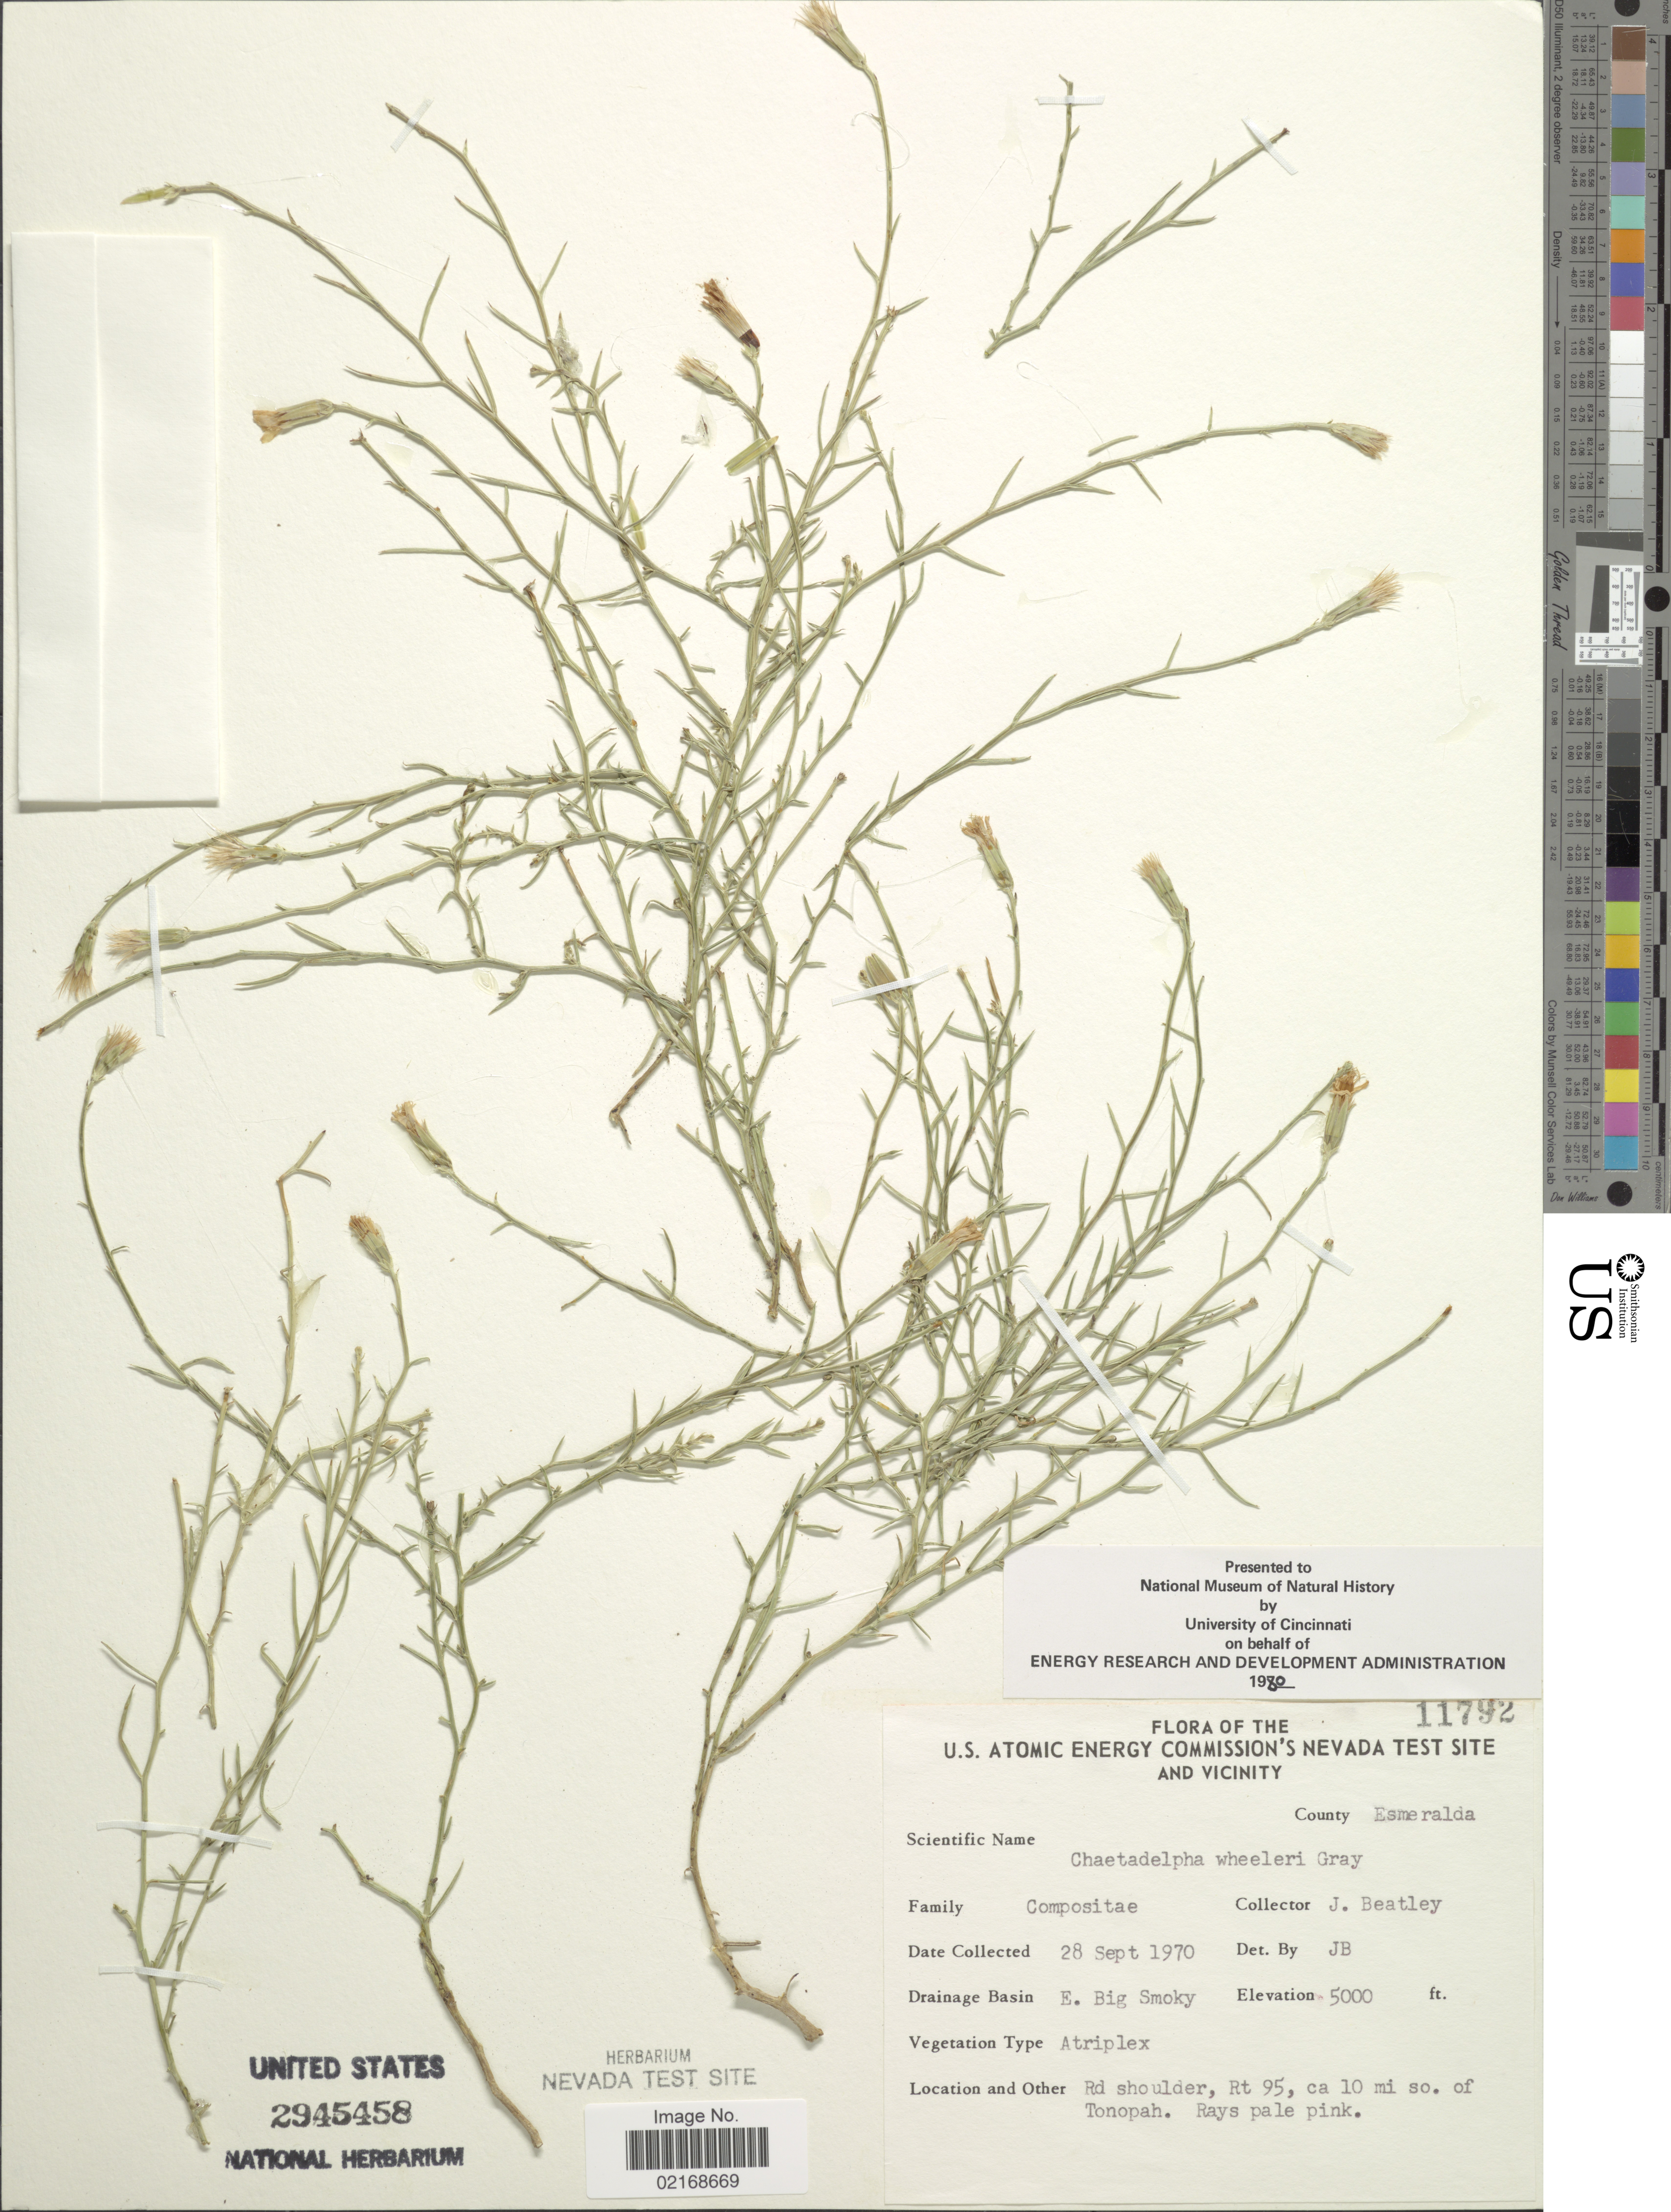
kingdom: Plantae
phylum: Tracheophyta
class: Magnoliopsida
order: Asterales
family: Asteraceae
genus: Chaetadelpha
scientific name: Chaetadelpha wheeleri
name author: A. Gray ex S. Watson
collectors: J. C. Beatley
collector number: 11792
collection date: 1970-09-28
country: United States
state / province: Nevada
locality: U.S. Atomic Energy Commission's Nevada Test Site and Vicinity, Drainage Basin: E. Big Smoky, Rd shoulder, Rt 95, ca. 10 mi so. of Tonopah, County: Esmeralda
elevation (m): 1524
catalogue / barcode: US 2945458